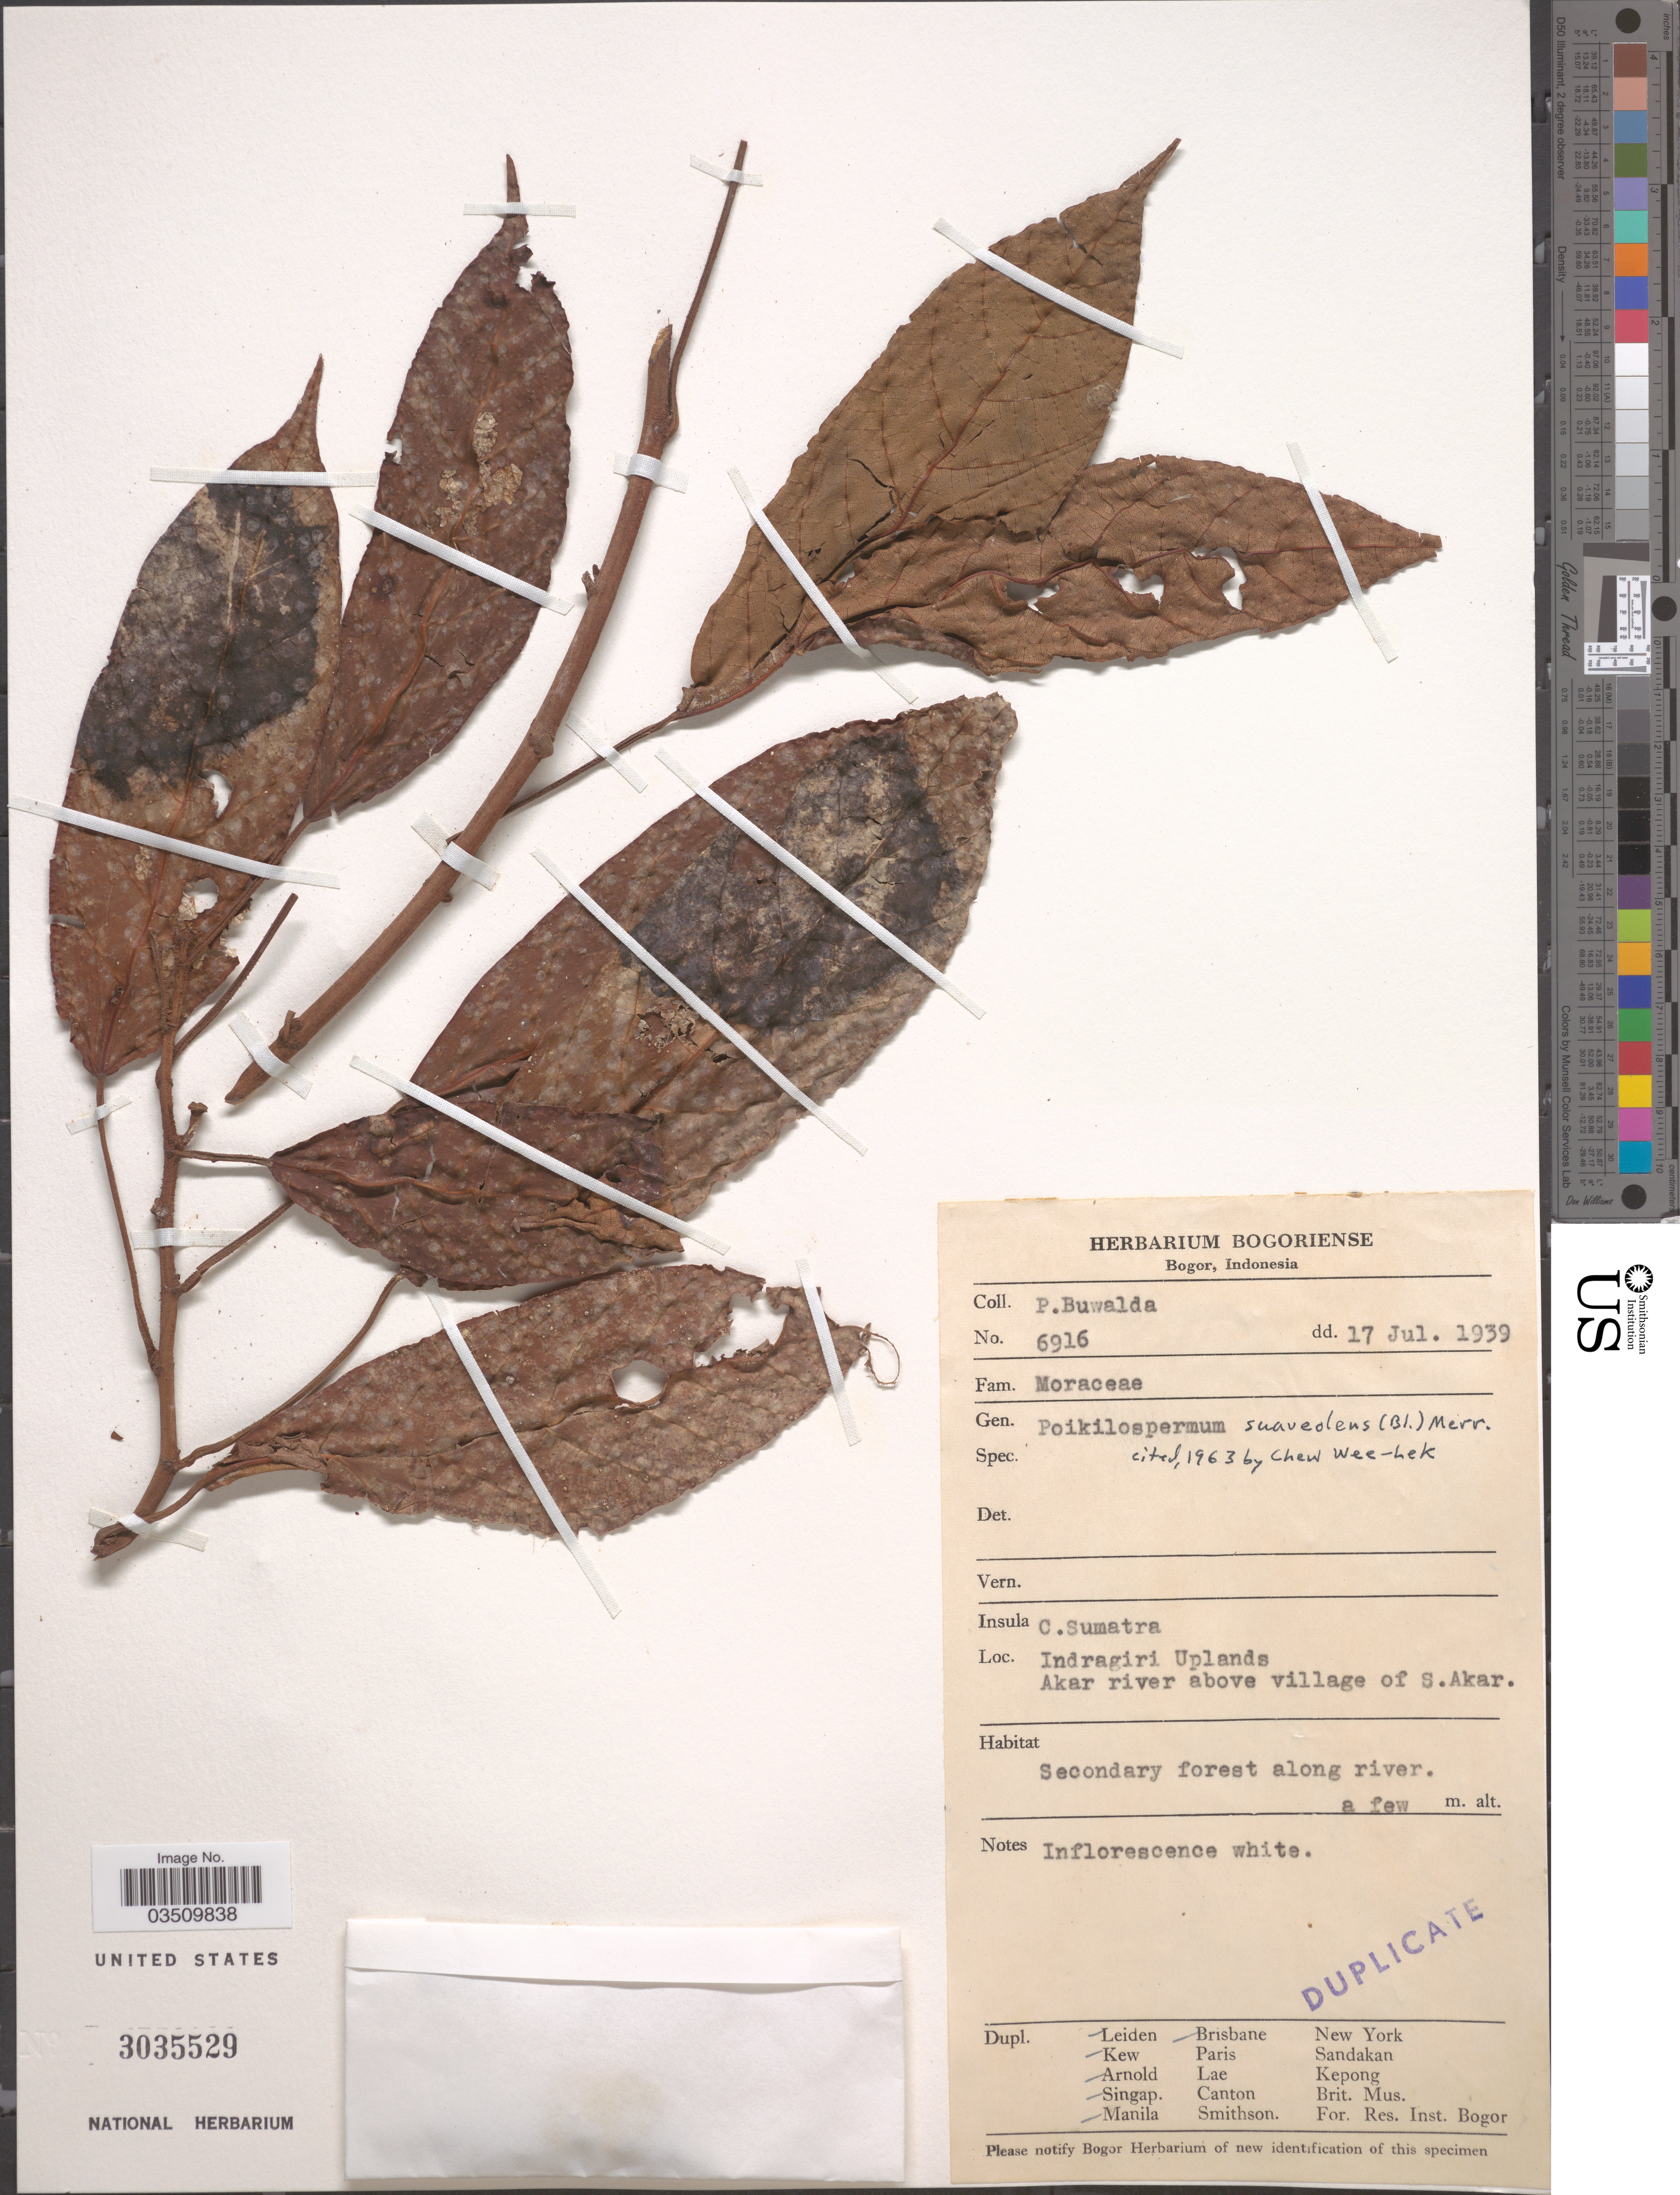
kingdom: Plantae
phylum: Tracheophyta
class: Magnoliopsida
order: Rosales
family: Urticaceae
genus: Poikilospermum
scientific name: Poikilospermum suaveolens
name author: (Blume) Merr.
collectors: P. Buwalda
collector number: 6916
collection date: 1939-07-17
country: Indonesia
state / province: Sumatra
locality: Insula C. Sumatra. Indragiri Uplands. Akar river above village of S. Akar.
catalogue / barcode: US 3035529